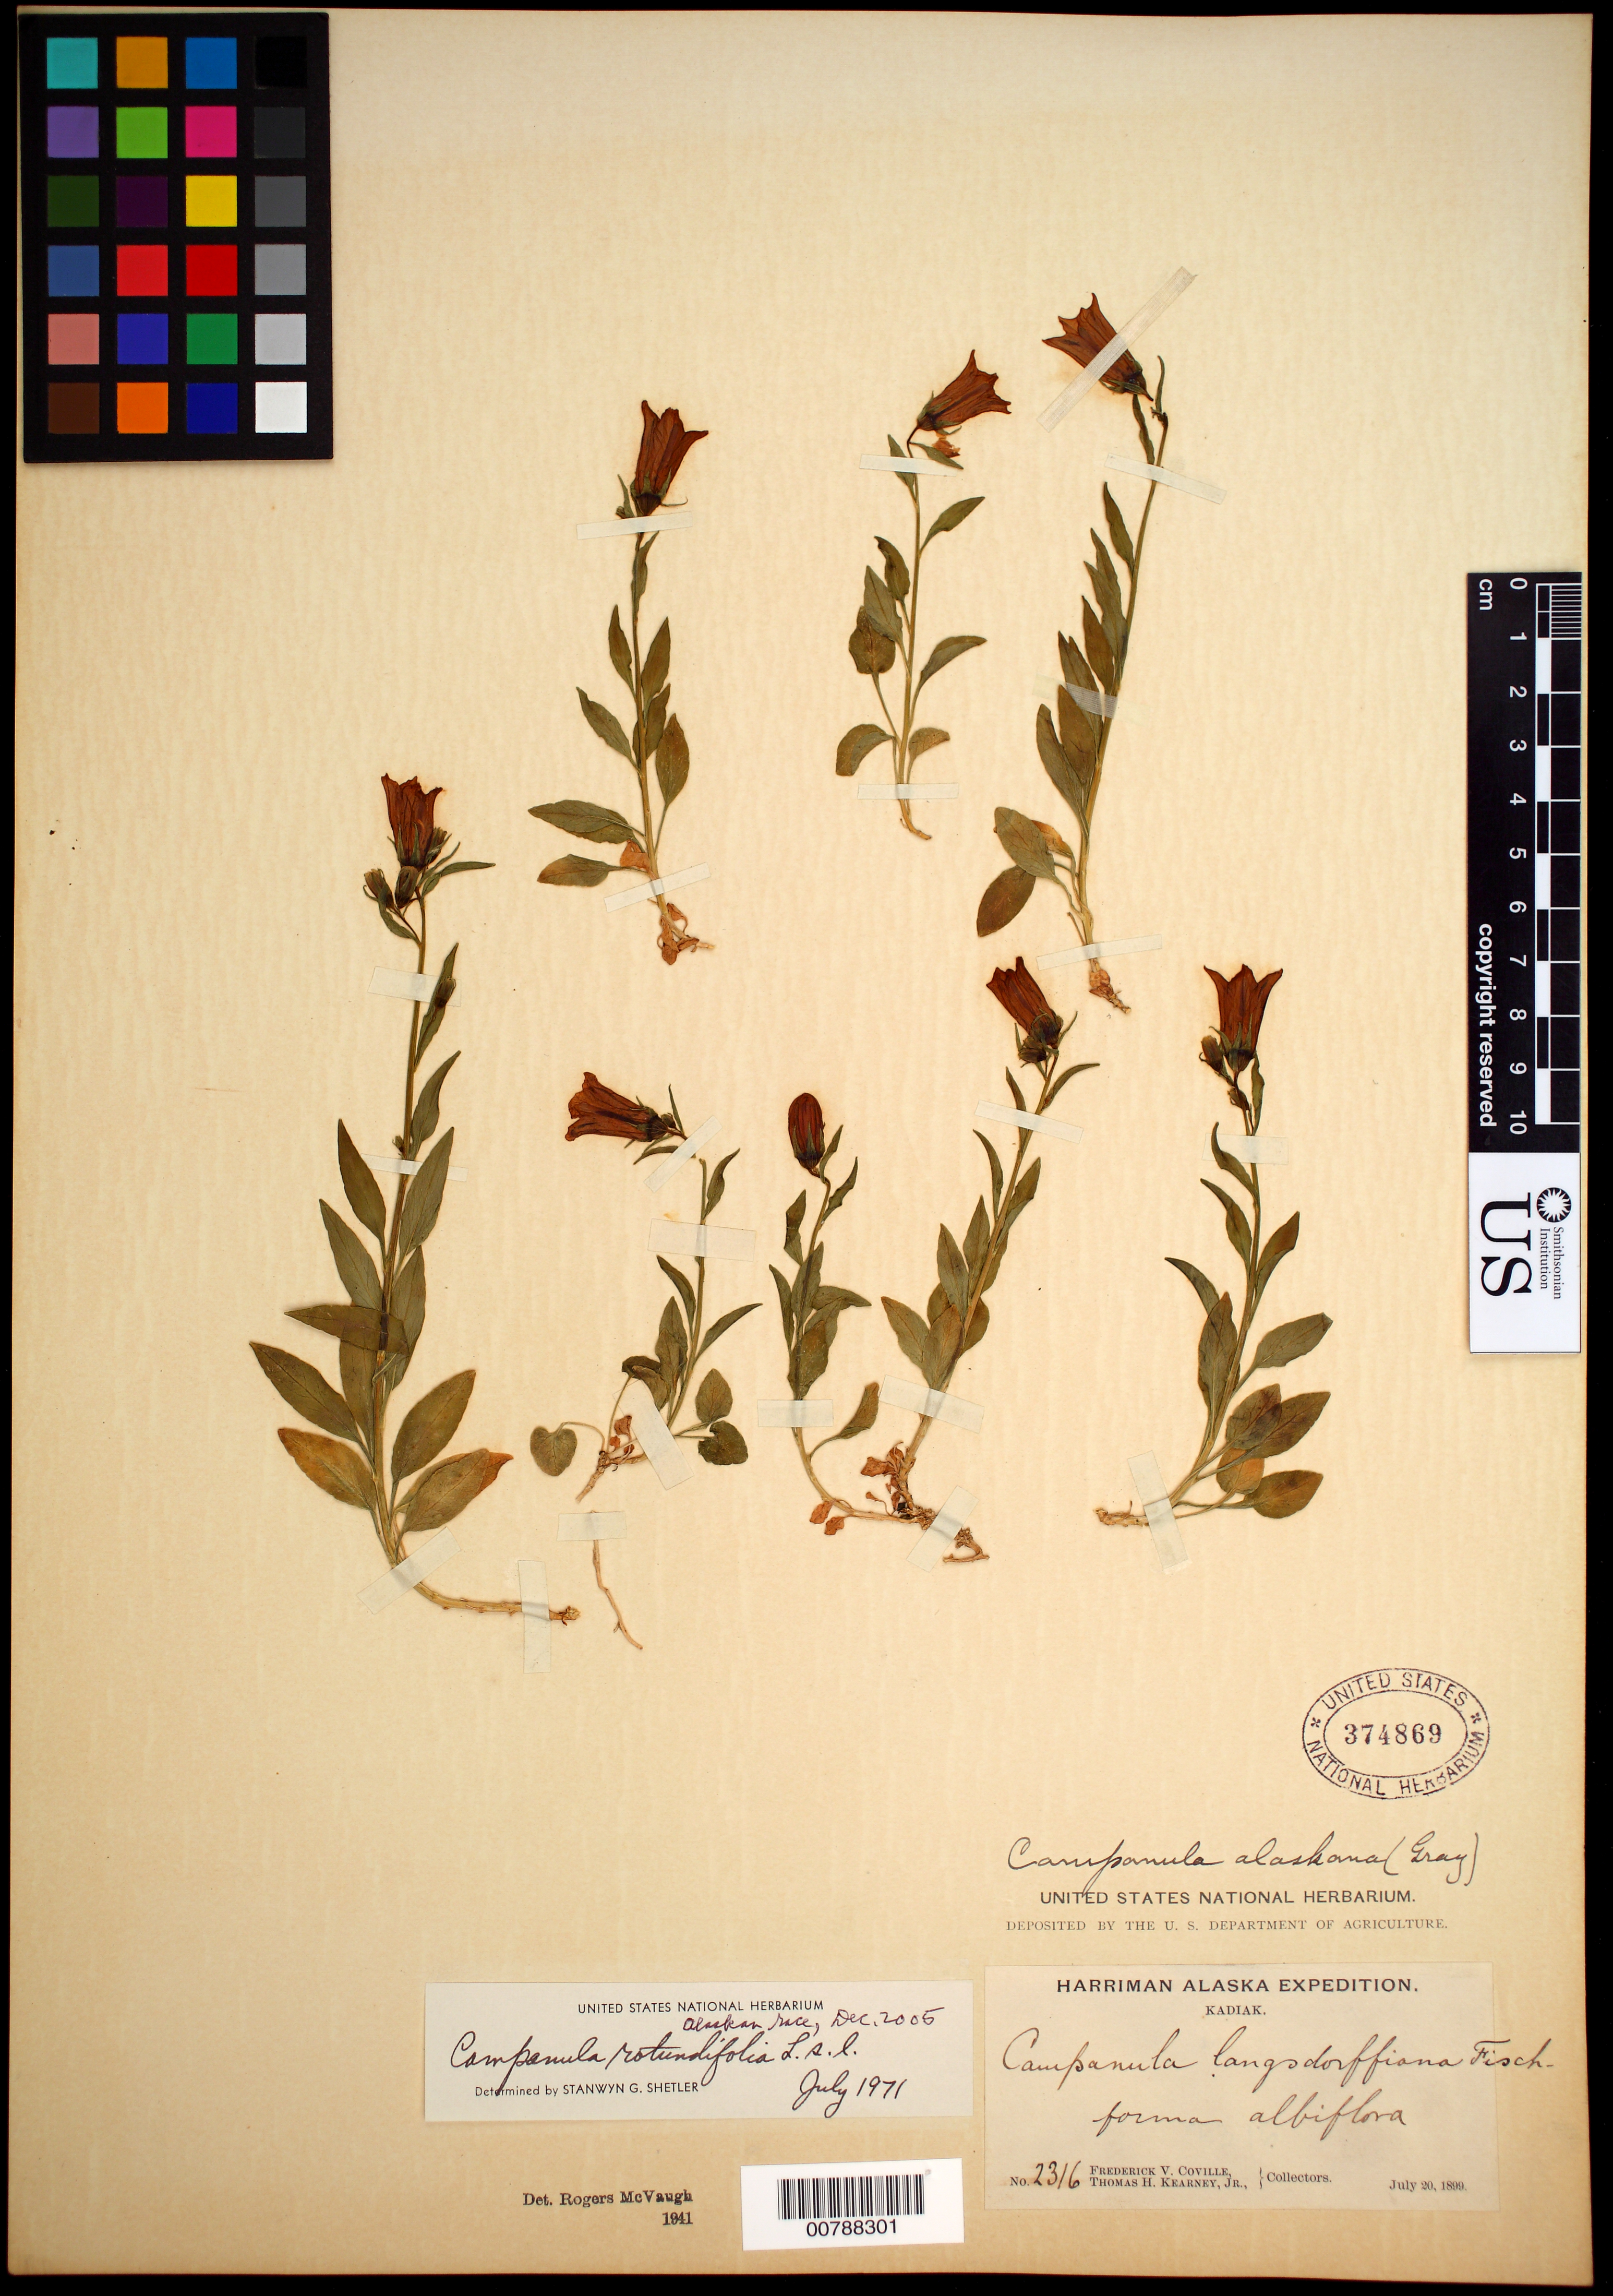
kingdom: Plantae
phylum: Tracheophyta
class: Magnoliopsida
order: Asterales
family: Campanulaceae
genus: Campanula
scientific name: Campanula rotundifolia L. Alaskan race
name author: L.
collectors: F. V. Coville & T. H. Kearney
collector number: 2316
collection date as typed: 20 Jul 1899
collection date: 1899-07-20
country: United States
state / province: Alaska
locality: Kadiak. (Kodiak?)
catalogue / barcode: US 374869